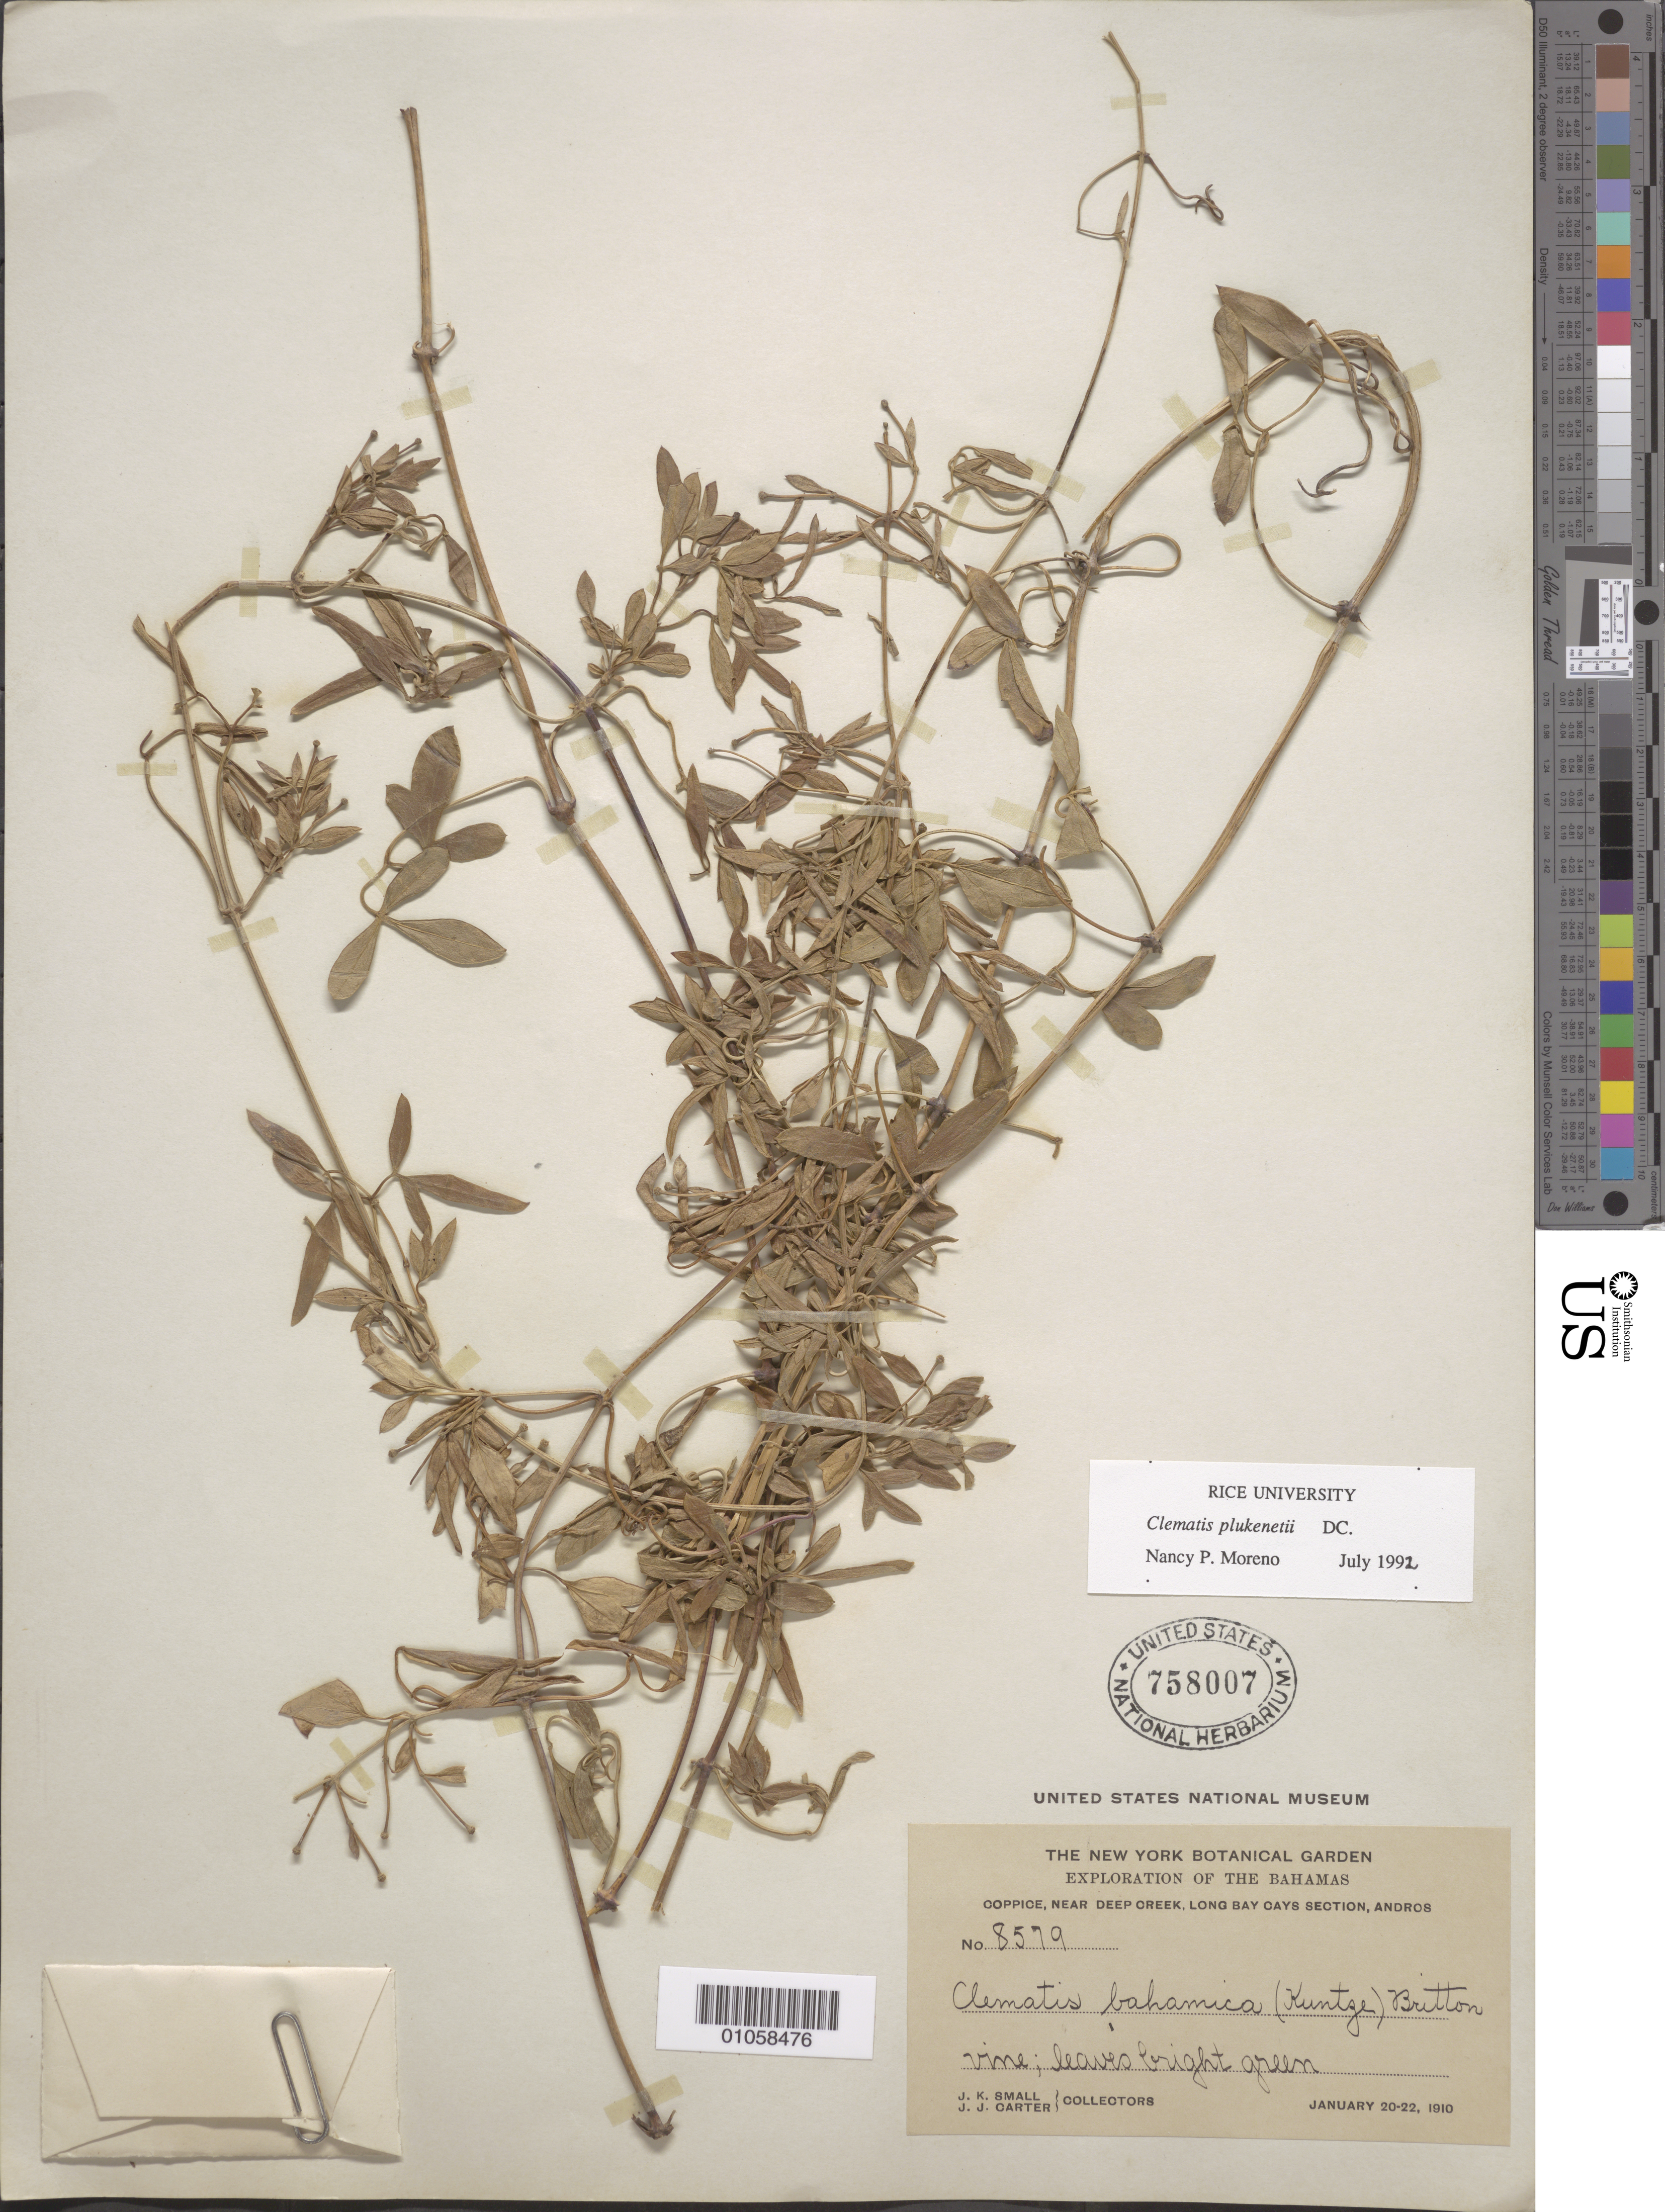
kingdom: Plantae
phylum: Tracheophyta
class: Magnoliopsida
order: Ranunculales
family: Ranunculaceae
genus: Clematis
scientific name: Clematis plukenetii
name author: DC.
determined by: Moreno, N. P.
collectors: J. K. Small & J. J. Carter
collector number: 8579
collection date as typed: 20 Jan 1910 to 22 Jan 1910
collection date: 1910-01-20/1910-01-22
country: Bahamas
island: Andros I.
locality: Deep Creek, Long Bay Cays section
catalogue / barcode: US 758007